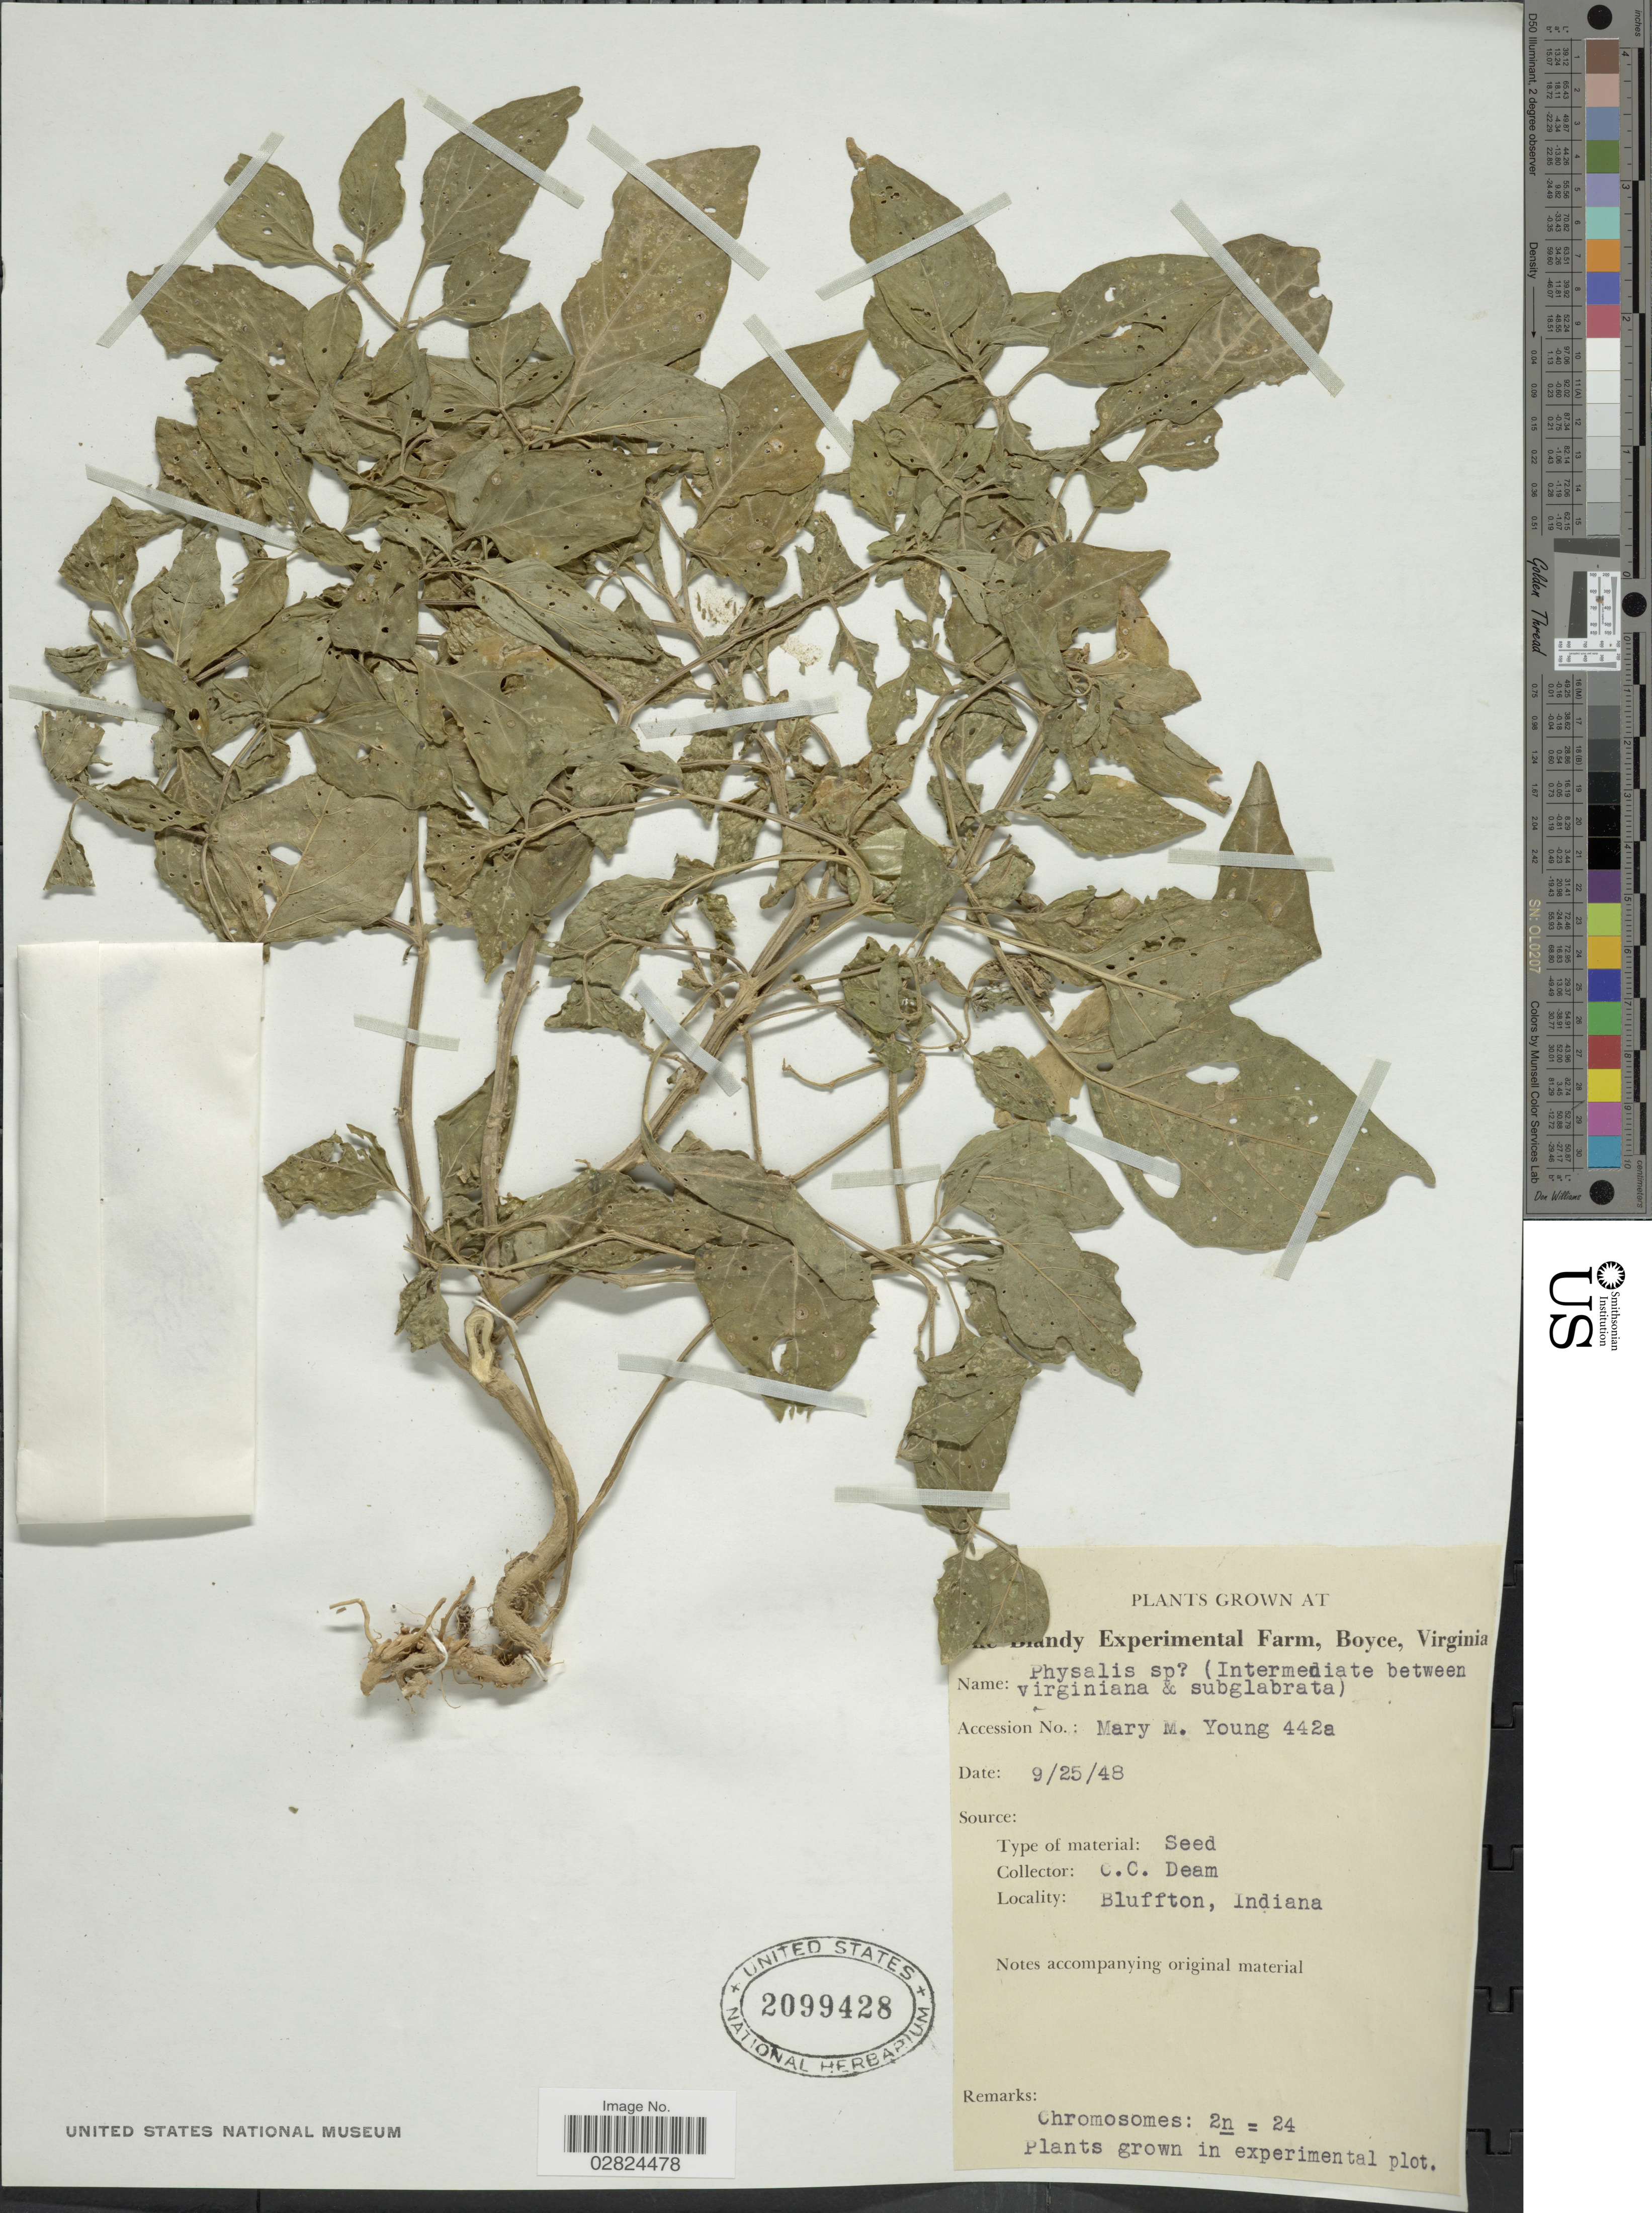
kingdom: Plantae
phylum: Tracheophyta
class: Magnoliopsida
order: Solanales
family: Solanaceae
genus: Physalis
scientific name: Physalis virginiana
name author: Mill.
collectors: M. Young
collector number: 442a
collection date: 1948-09-25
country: United States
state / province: Virginia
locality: The Blandy Experimental Farm, Boyce.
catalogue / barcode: US 2099428